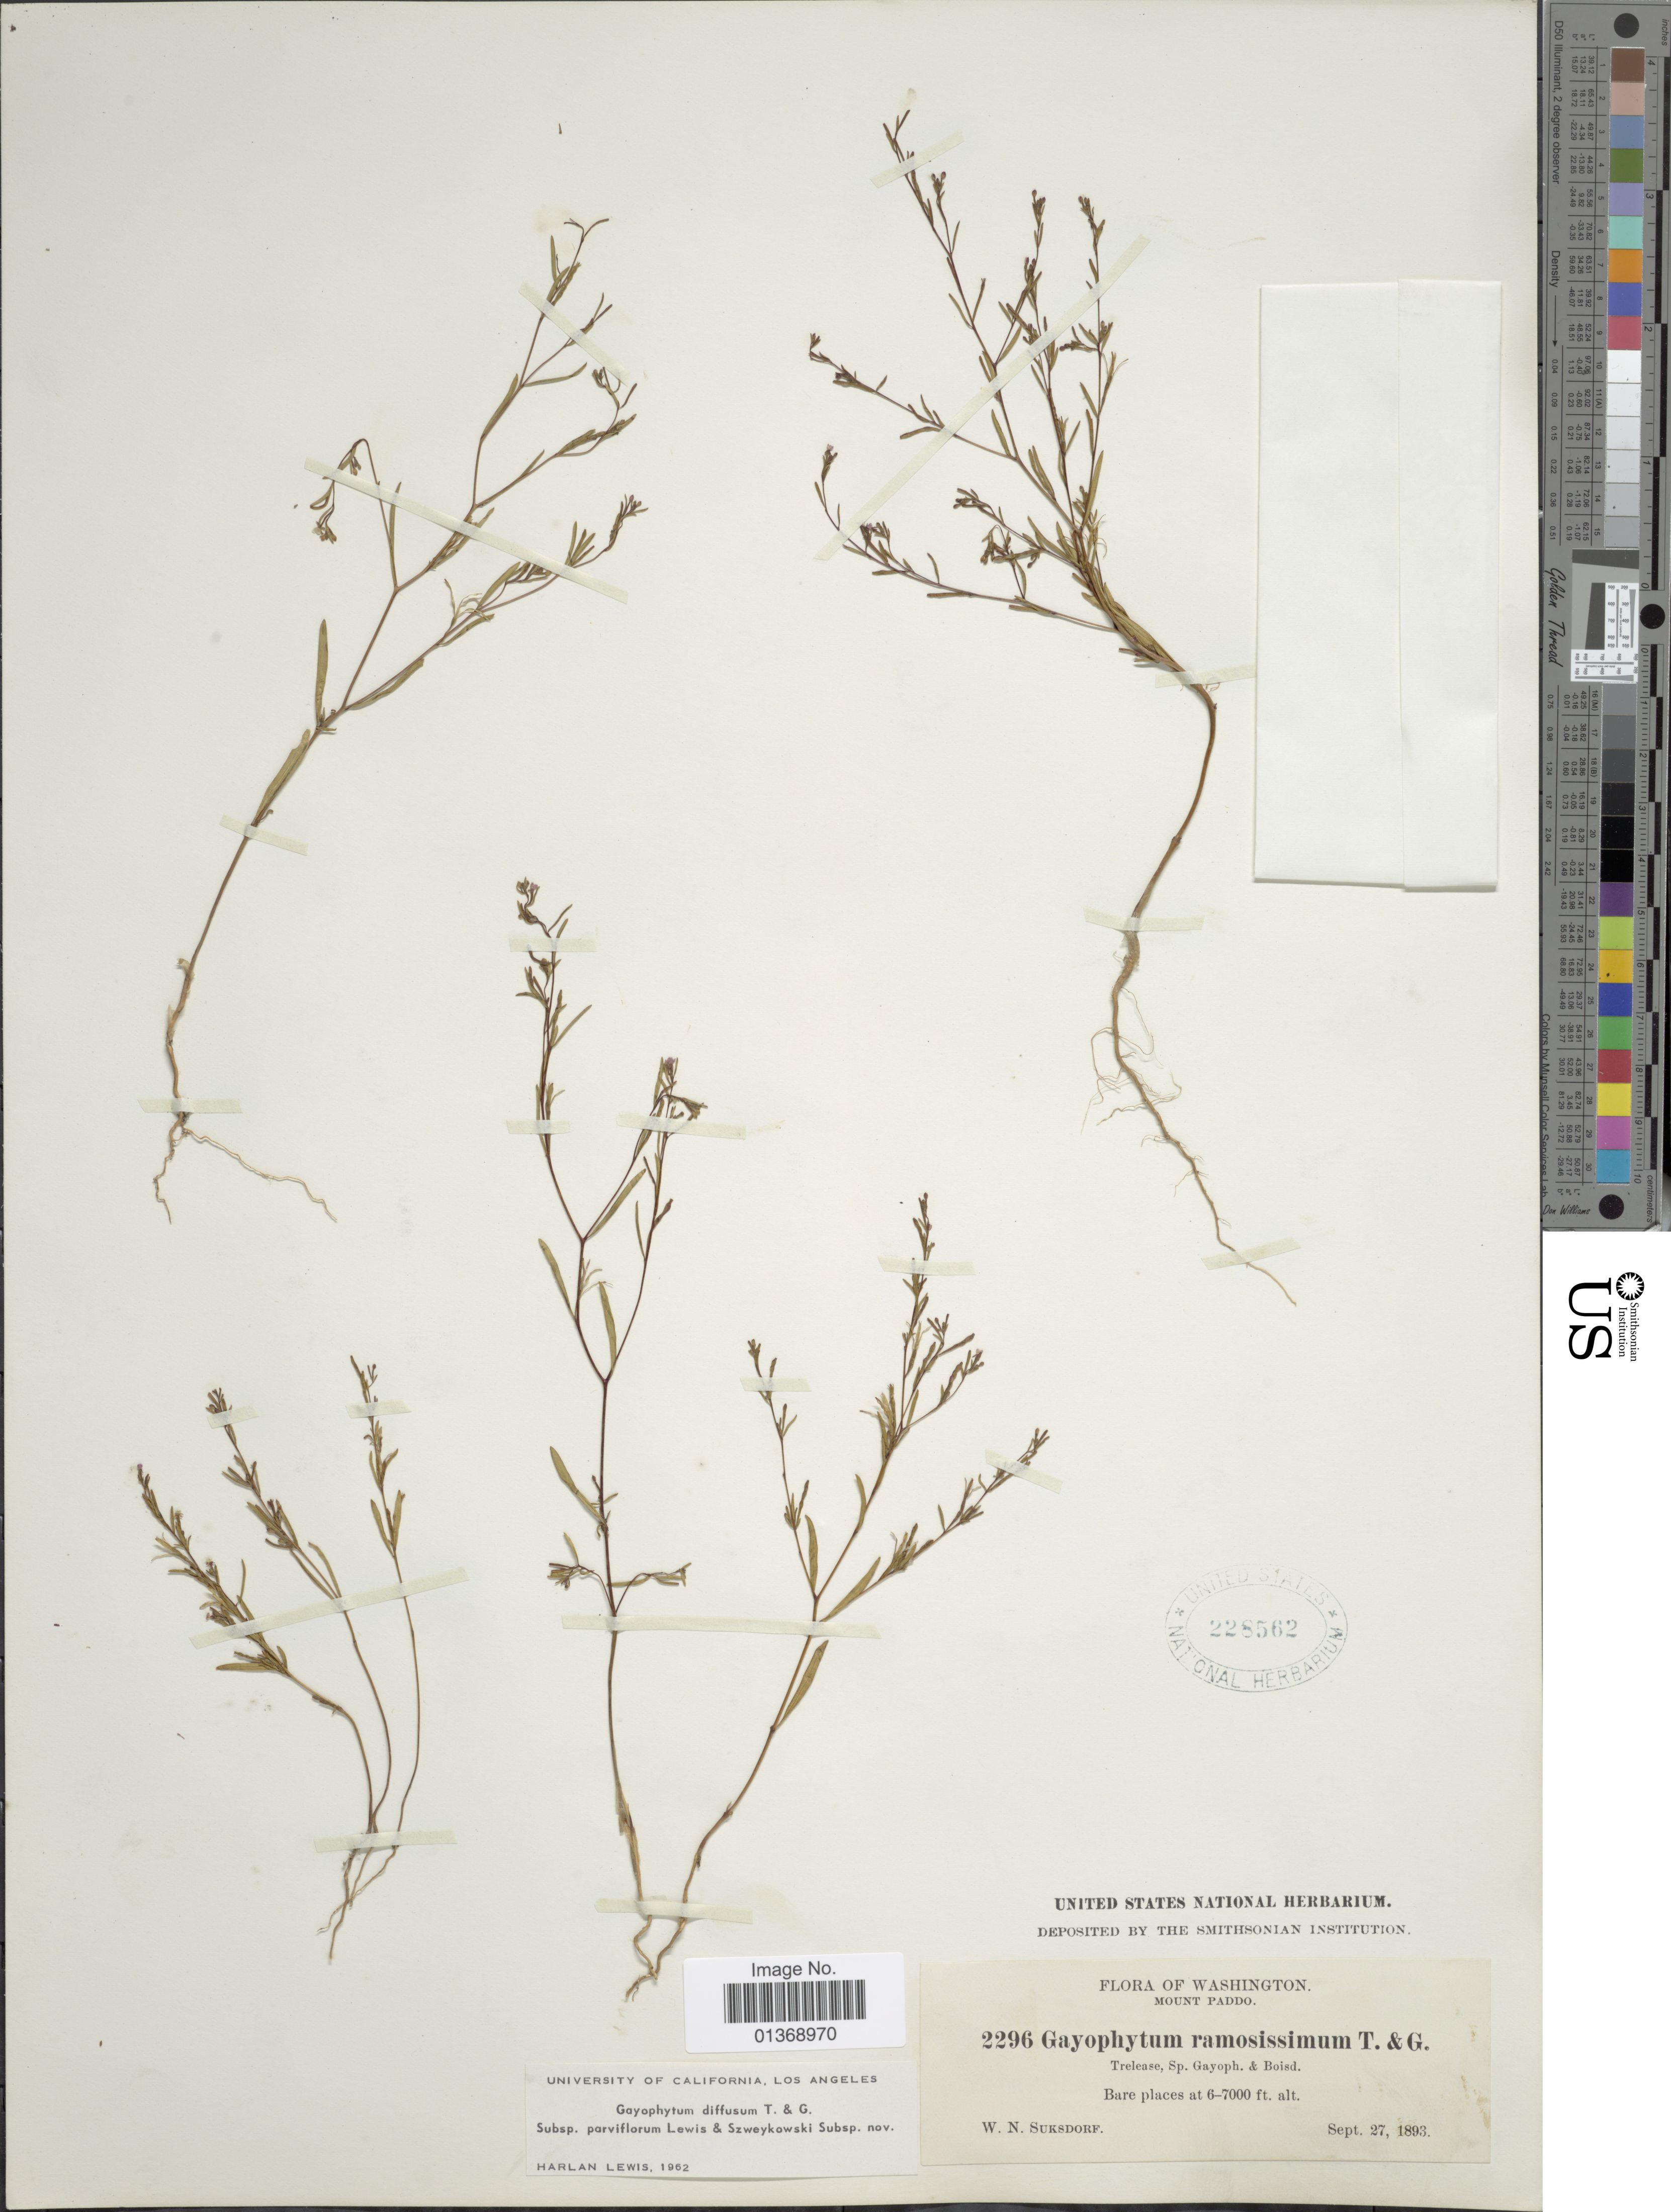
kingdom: Plantae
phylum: Tracheophyta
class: Magnoliopsida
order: Myrtales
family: Onagraceae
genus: Gayophytum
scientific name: Gayophytum diffusum subsp. parviflorum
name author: F. H. Lewis & Szweyk.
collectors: W. N. Suksdorf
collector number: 2296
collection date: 1893-09-27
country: United States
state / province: Washington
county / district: Skamania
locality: Mount Paddo., Bare places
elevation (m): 1829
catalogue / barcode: US 228562